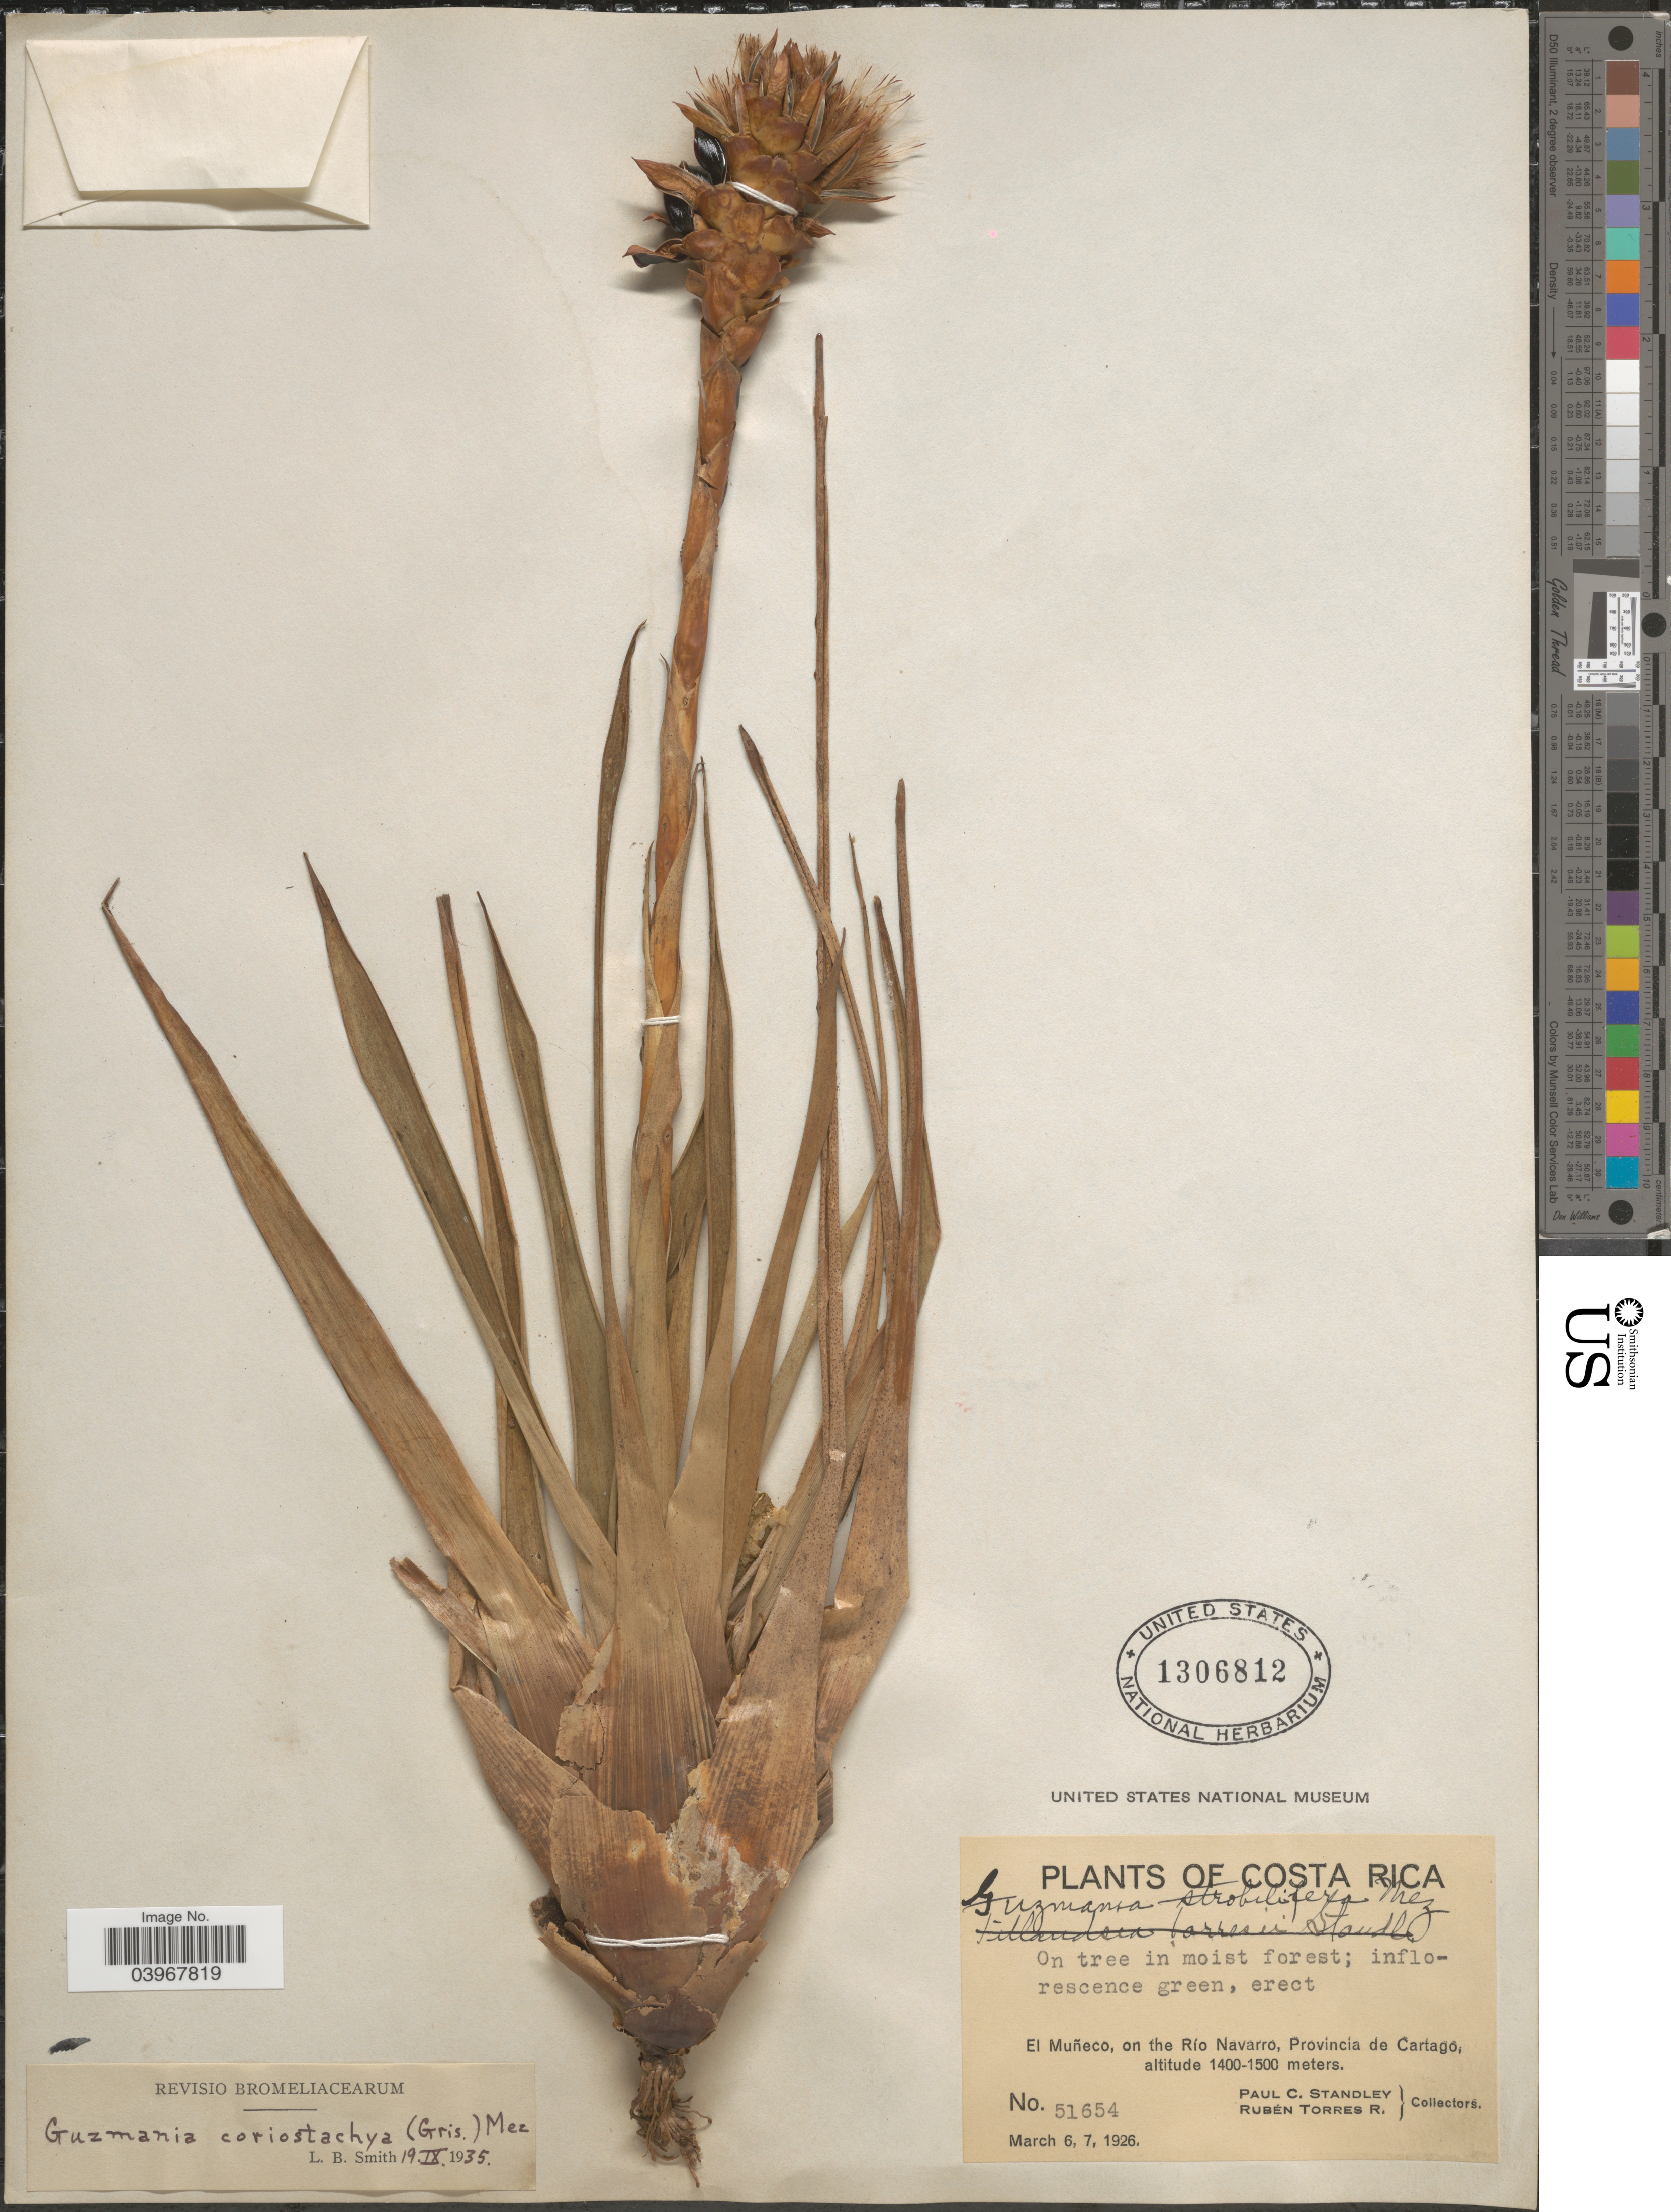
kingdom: Plantae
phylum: Tracheophyta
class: Liliopsida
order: Poales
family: Bromeliaceae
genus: Guzmania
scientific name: Guzmania coriostachya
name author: (Griseb.) Mez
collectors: P. C. Standley & R. Torres Rojas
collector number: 51654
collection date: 1926-03-06/1926-03-07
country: Costa Rica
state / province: Cartago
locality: El Muñeco, on the Río Navarro.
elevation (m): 1400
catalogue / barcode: US 1306812